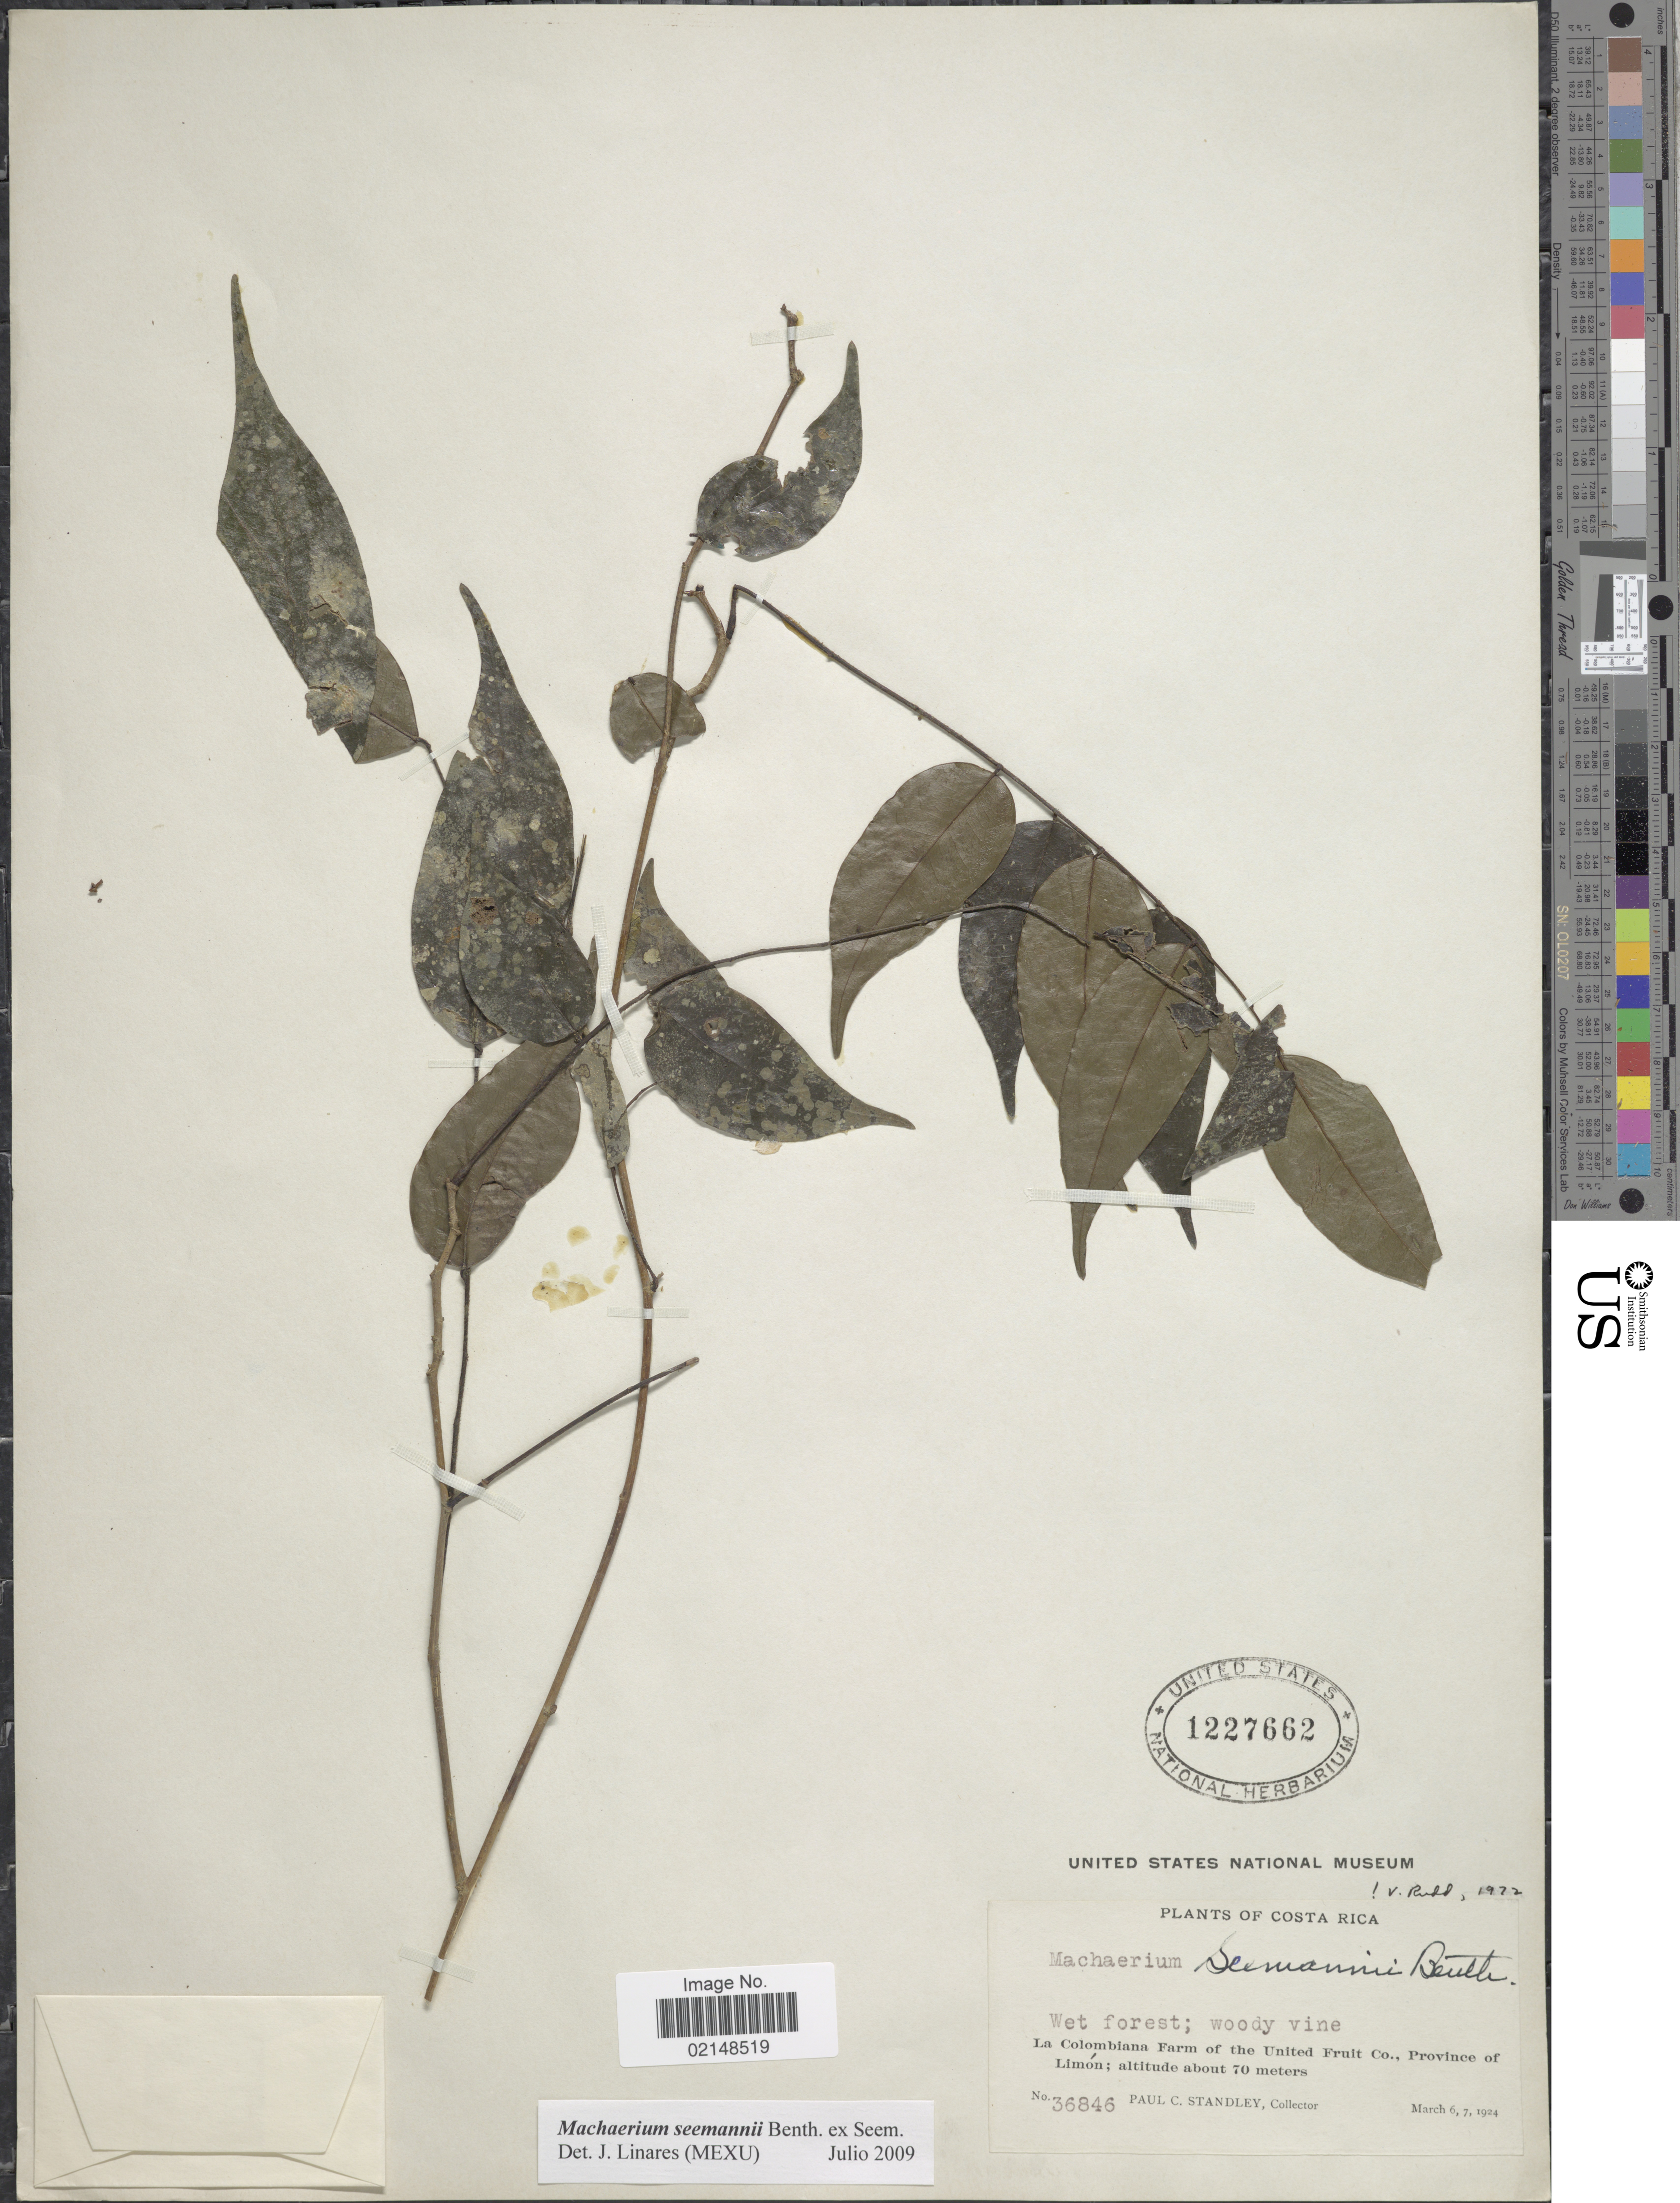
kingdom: Plantae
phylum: Tracheophyta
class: Magnoliopsida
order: Fabales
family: Fabaceae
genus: Machaerium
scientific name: Machaerium seemanni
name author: Benth. in Seem.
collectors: P. C. Standley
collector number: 36846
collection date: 1924-03-06/1924-03-07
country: Costa Rica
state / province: Limón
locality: Wet forest; wood vine. La Colombiana Farm of the United Fruit Co., Province of Limon.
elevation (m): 70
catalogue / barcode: US 1227662